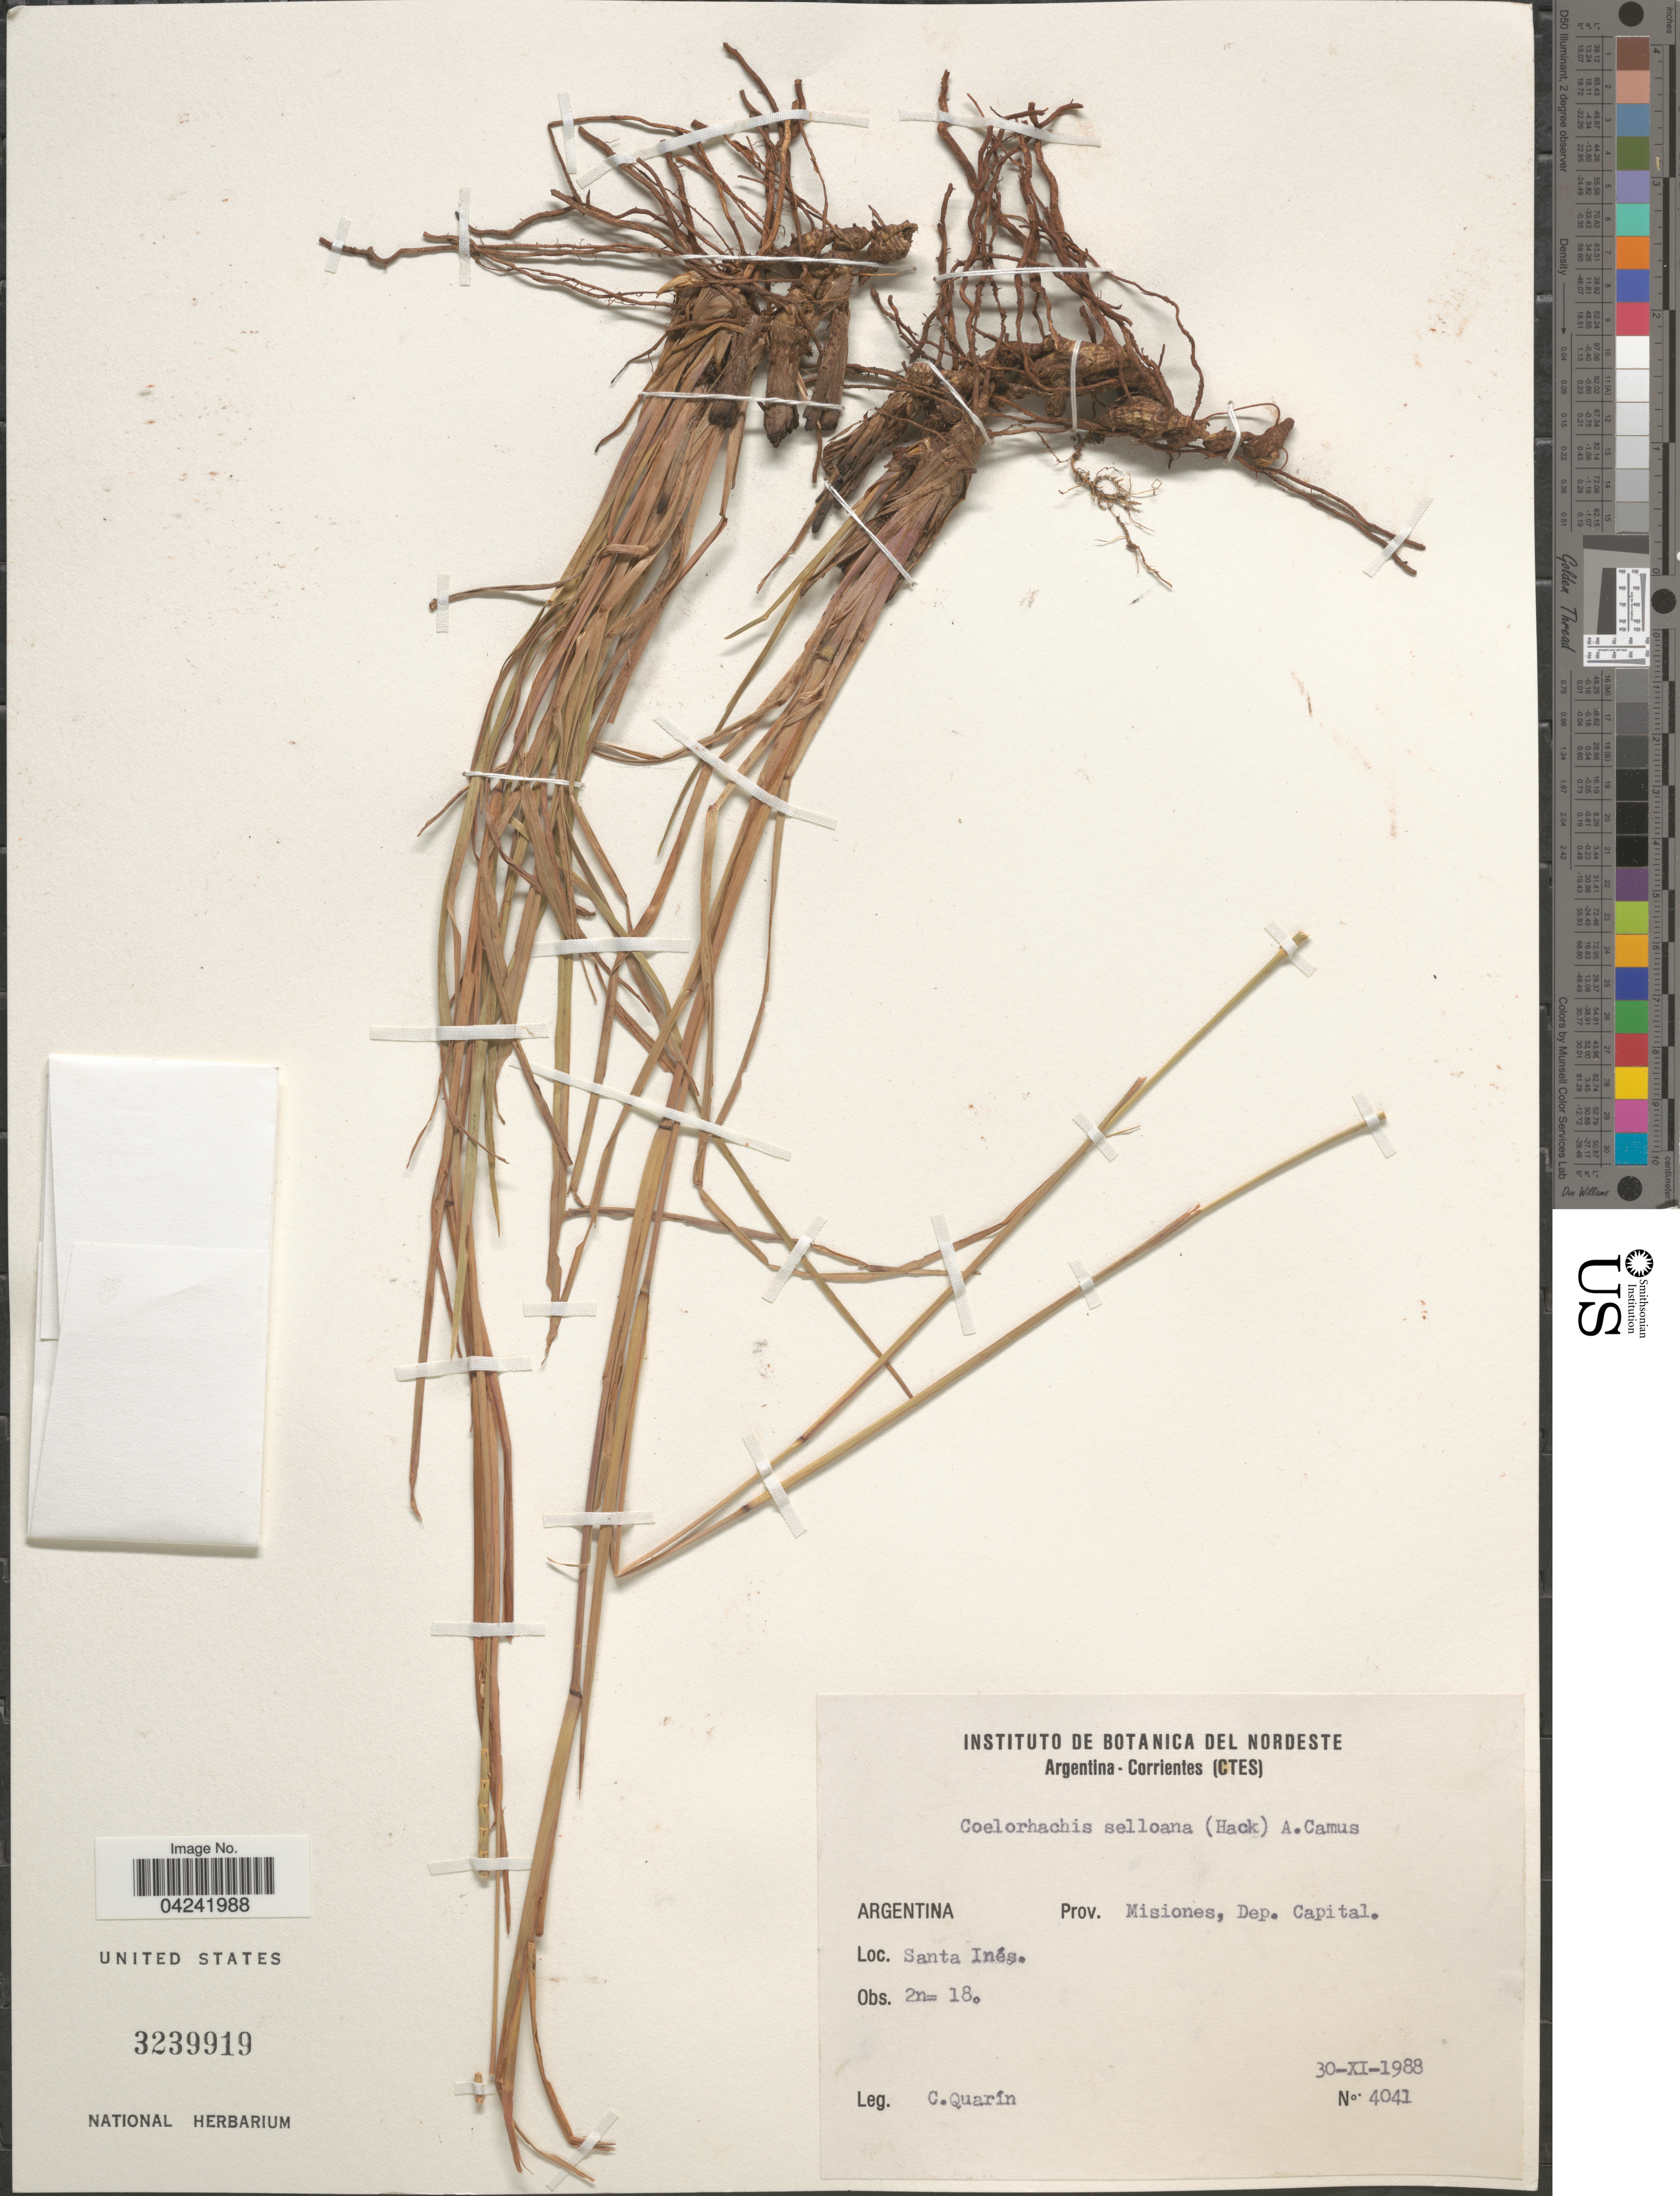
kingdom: Plantae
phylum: Tracheophyta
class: Liliopsida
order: Poales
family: Poaceae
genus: Mnesithea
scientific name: Mnesithea selloana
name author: (Hack.) de Koning & Sosef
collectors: C. Quarín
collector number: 4041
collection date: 1988-11-30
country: Argentina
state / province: Misiones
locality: Dep. Capital. Santa Inés.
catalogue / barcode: US 3239919